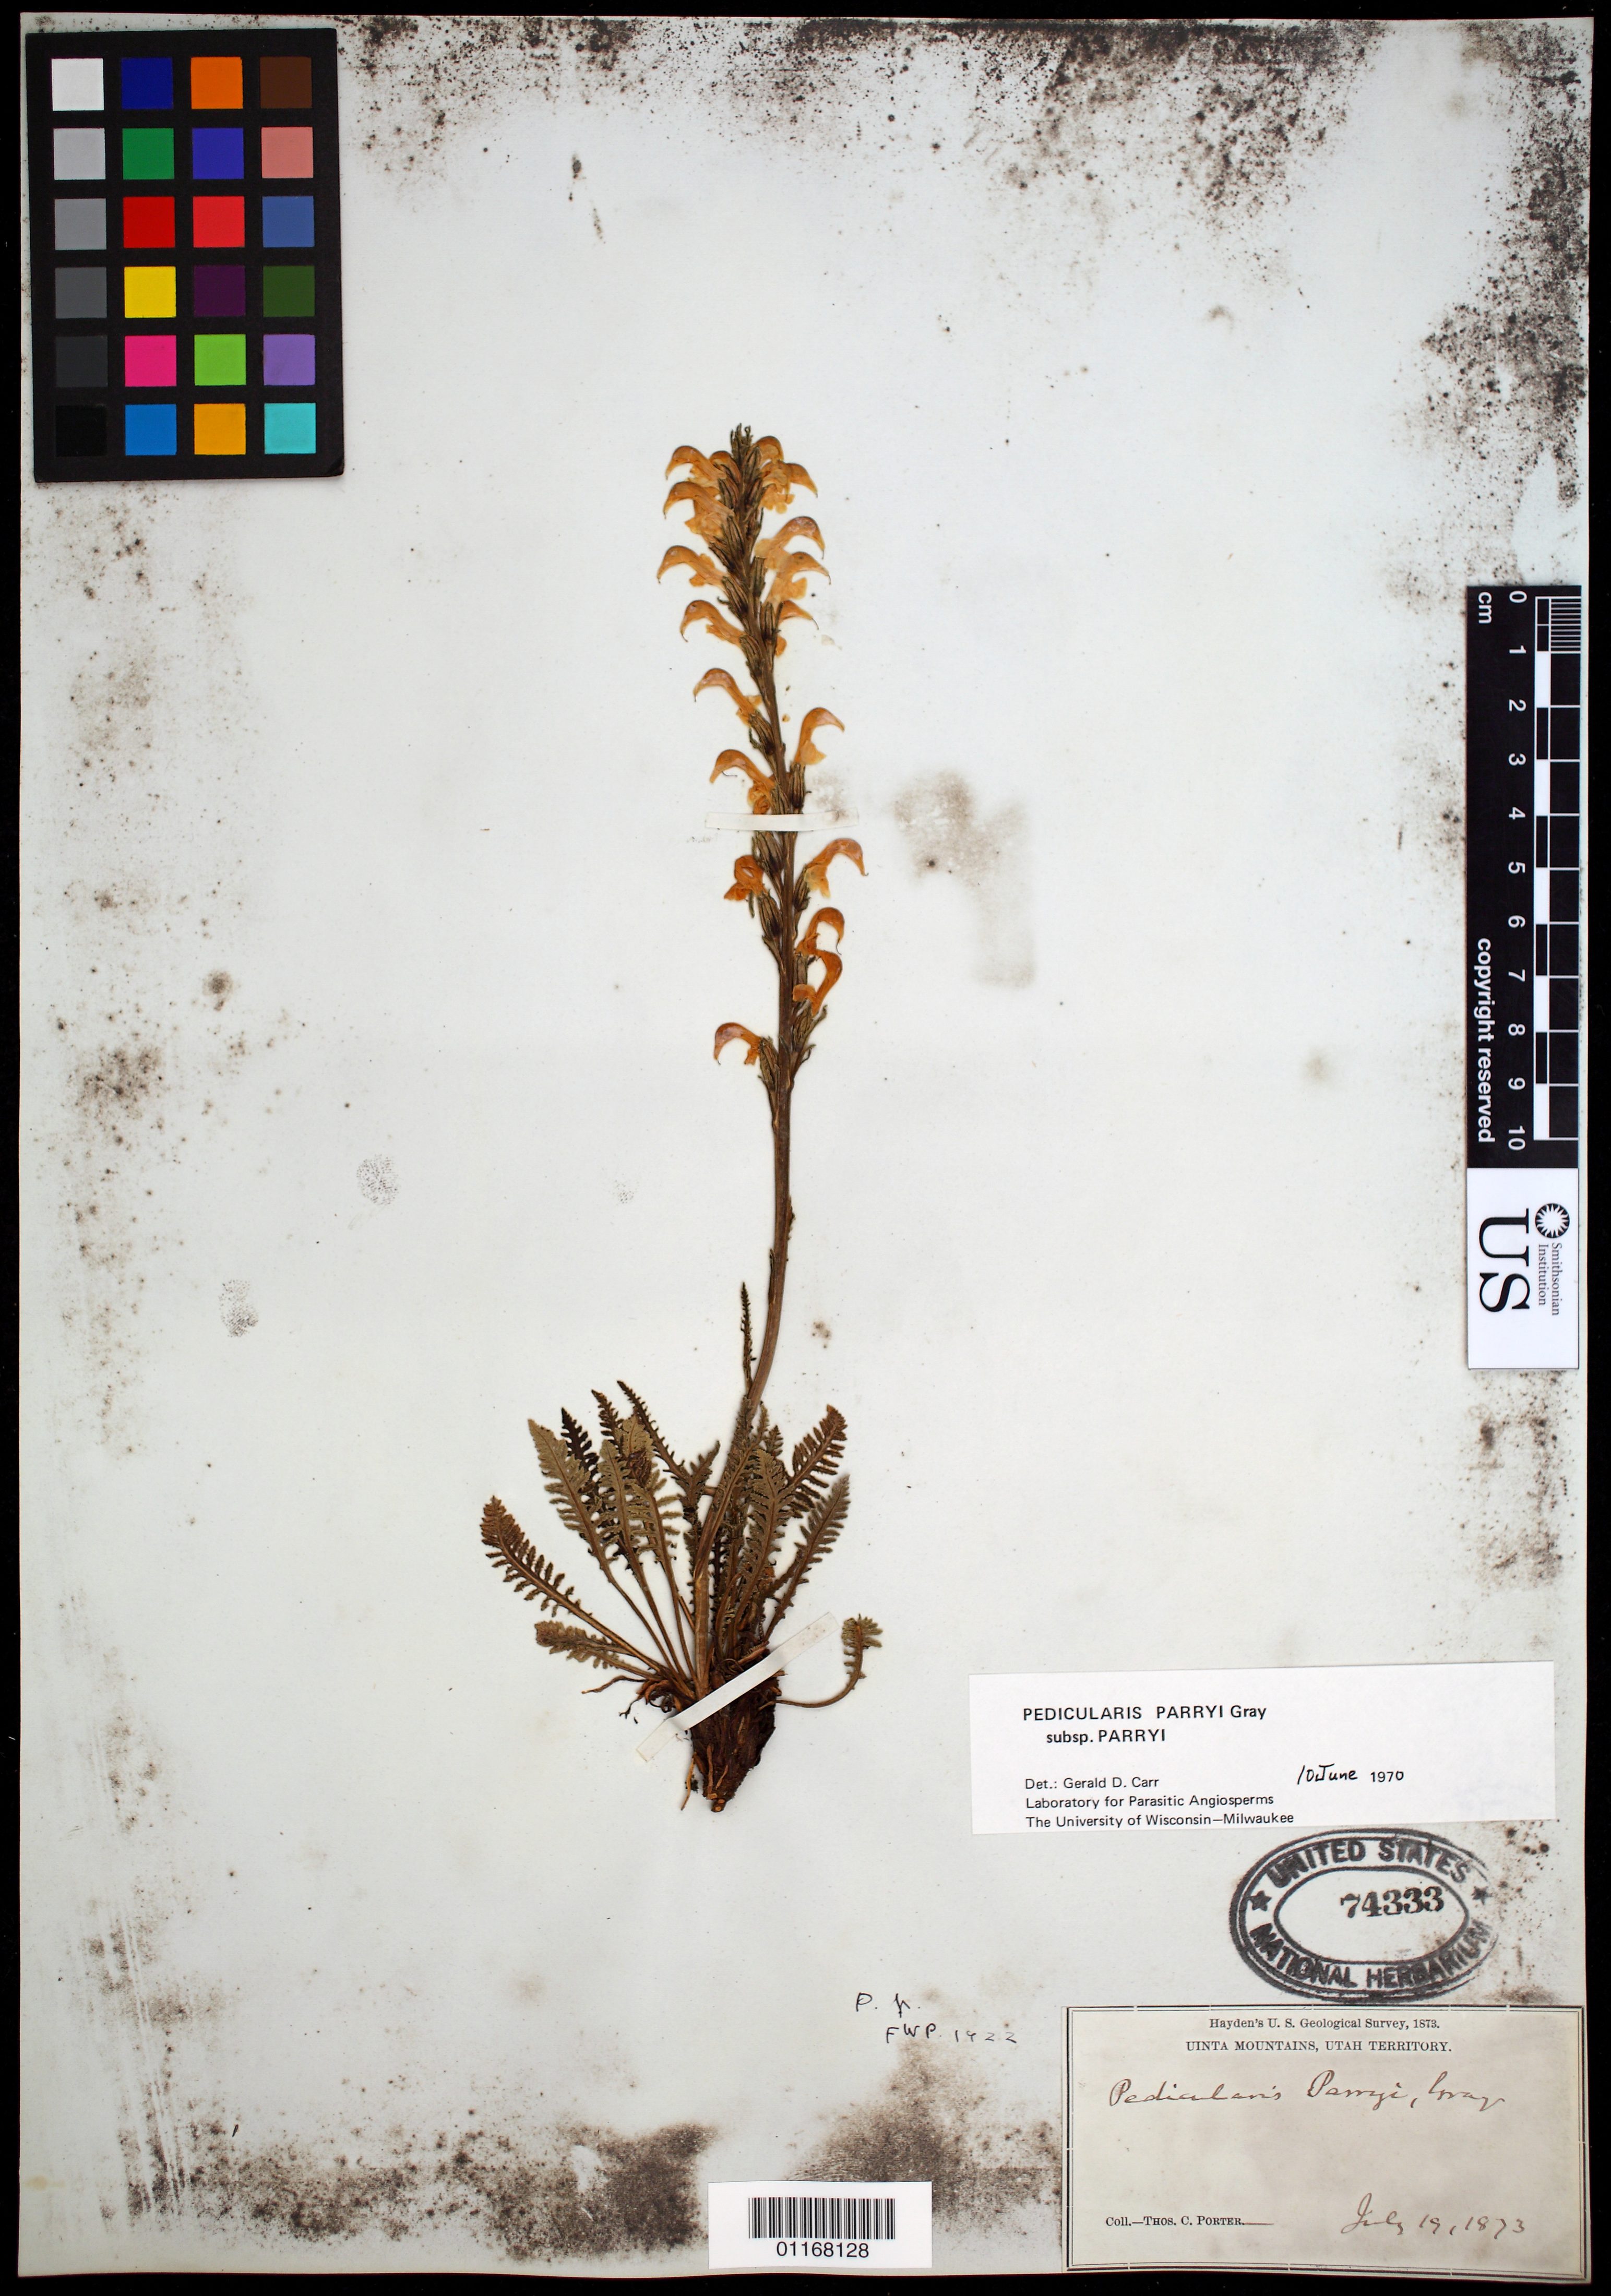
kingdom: Plantae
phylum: Tracheophyta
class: Magnoliopsida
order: Lamiales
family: Orobanchaceae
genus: Pedicularis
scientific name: Pedicularis parryi subsp. parryi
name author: A. Gray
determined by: Carr, G. D.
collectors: T. C. Porter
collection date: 1873-07-19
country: United States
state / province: Utah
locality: Uinta Mountains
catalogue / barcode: US 74333